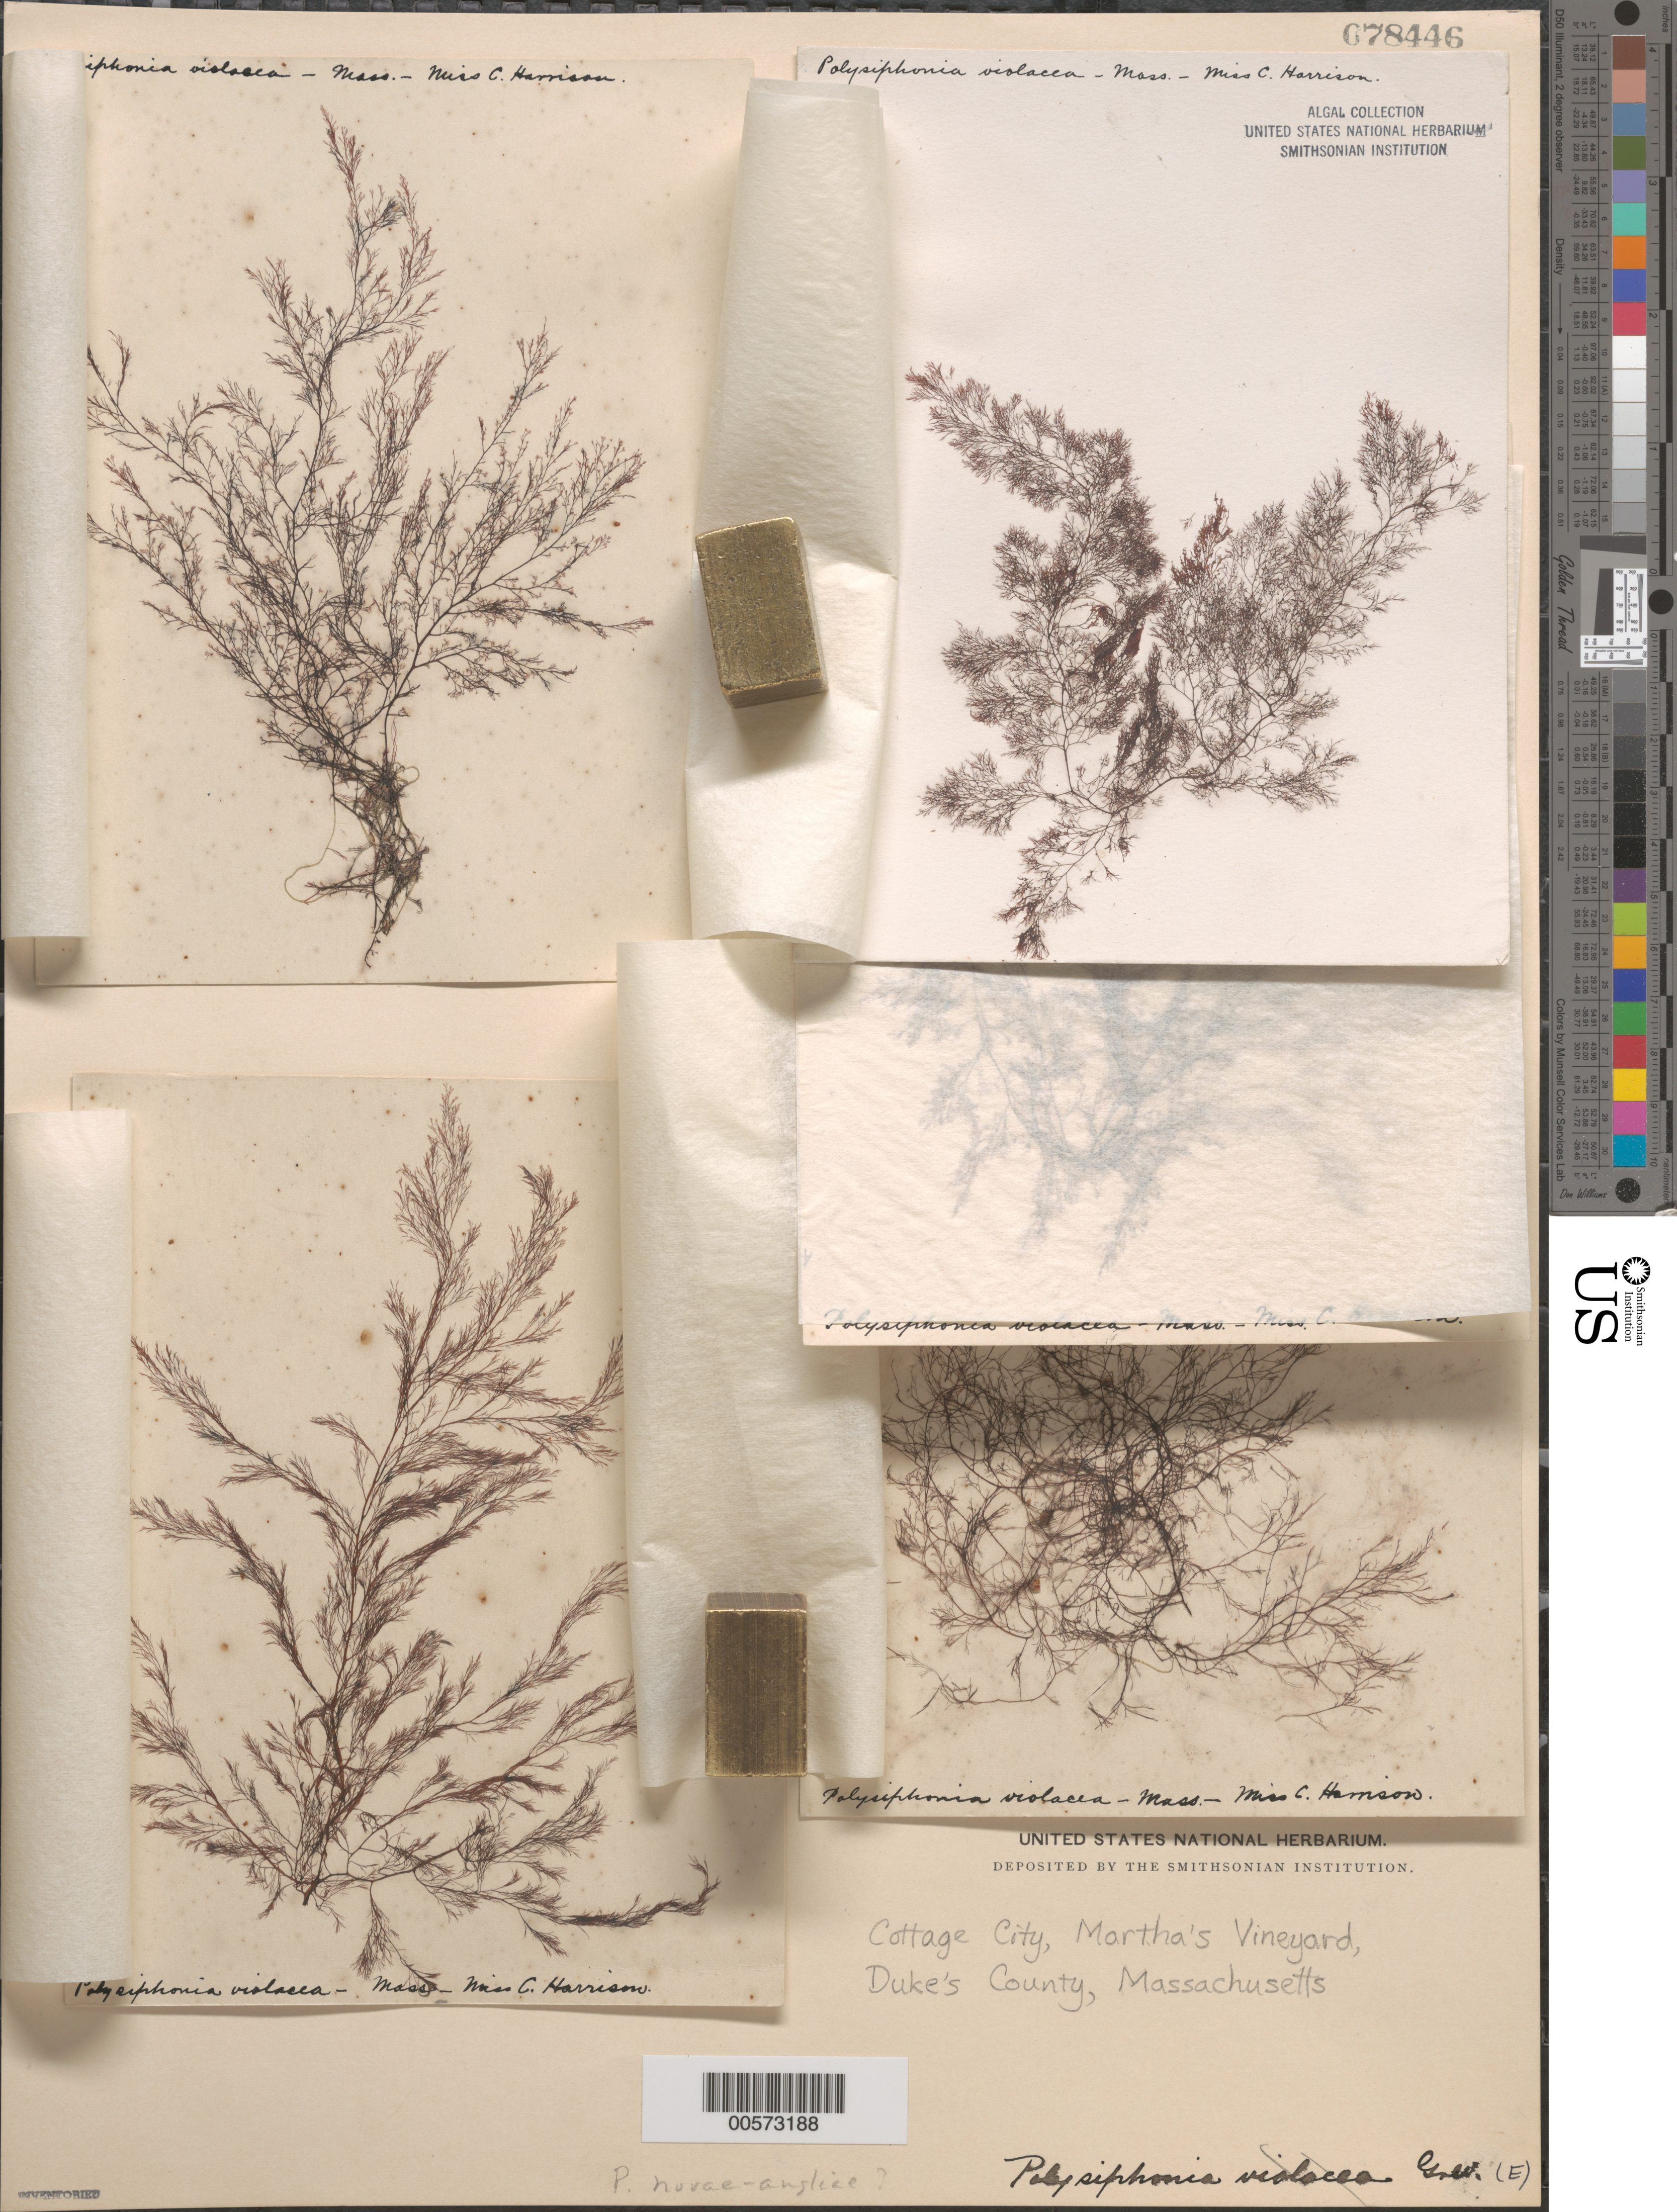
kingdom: Plantae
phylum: Rhodophyta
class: Florideophyceae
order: Ceramiales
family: Rhodomelaceae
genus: Melanothamnus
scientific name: Melanothamnus harveyi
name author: (Bailey) Diaz-Tapia & C.A. Maggs in Diaz-Tapia et al.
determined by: Algae name updating Project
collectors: C. Harrison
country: United States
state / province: Massachusetts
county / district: Dukes County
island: Martha's Vineyard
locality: Cottage City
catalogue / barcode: US 78446